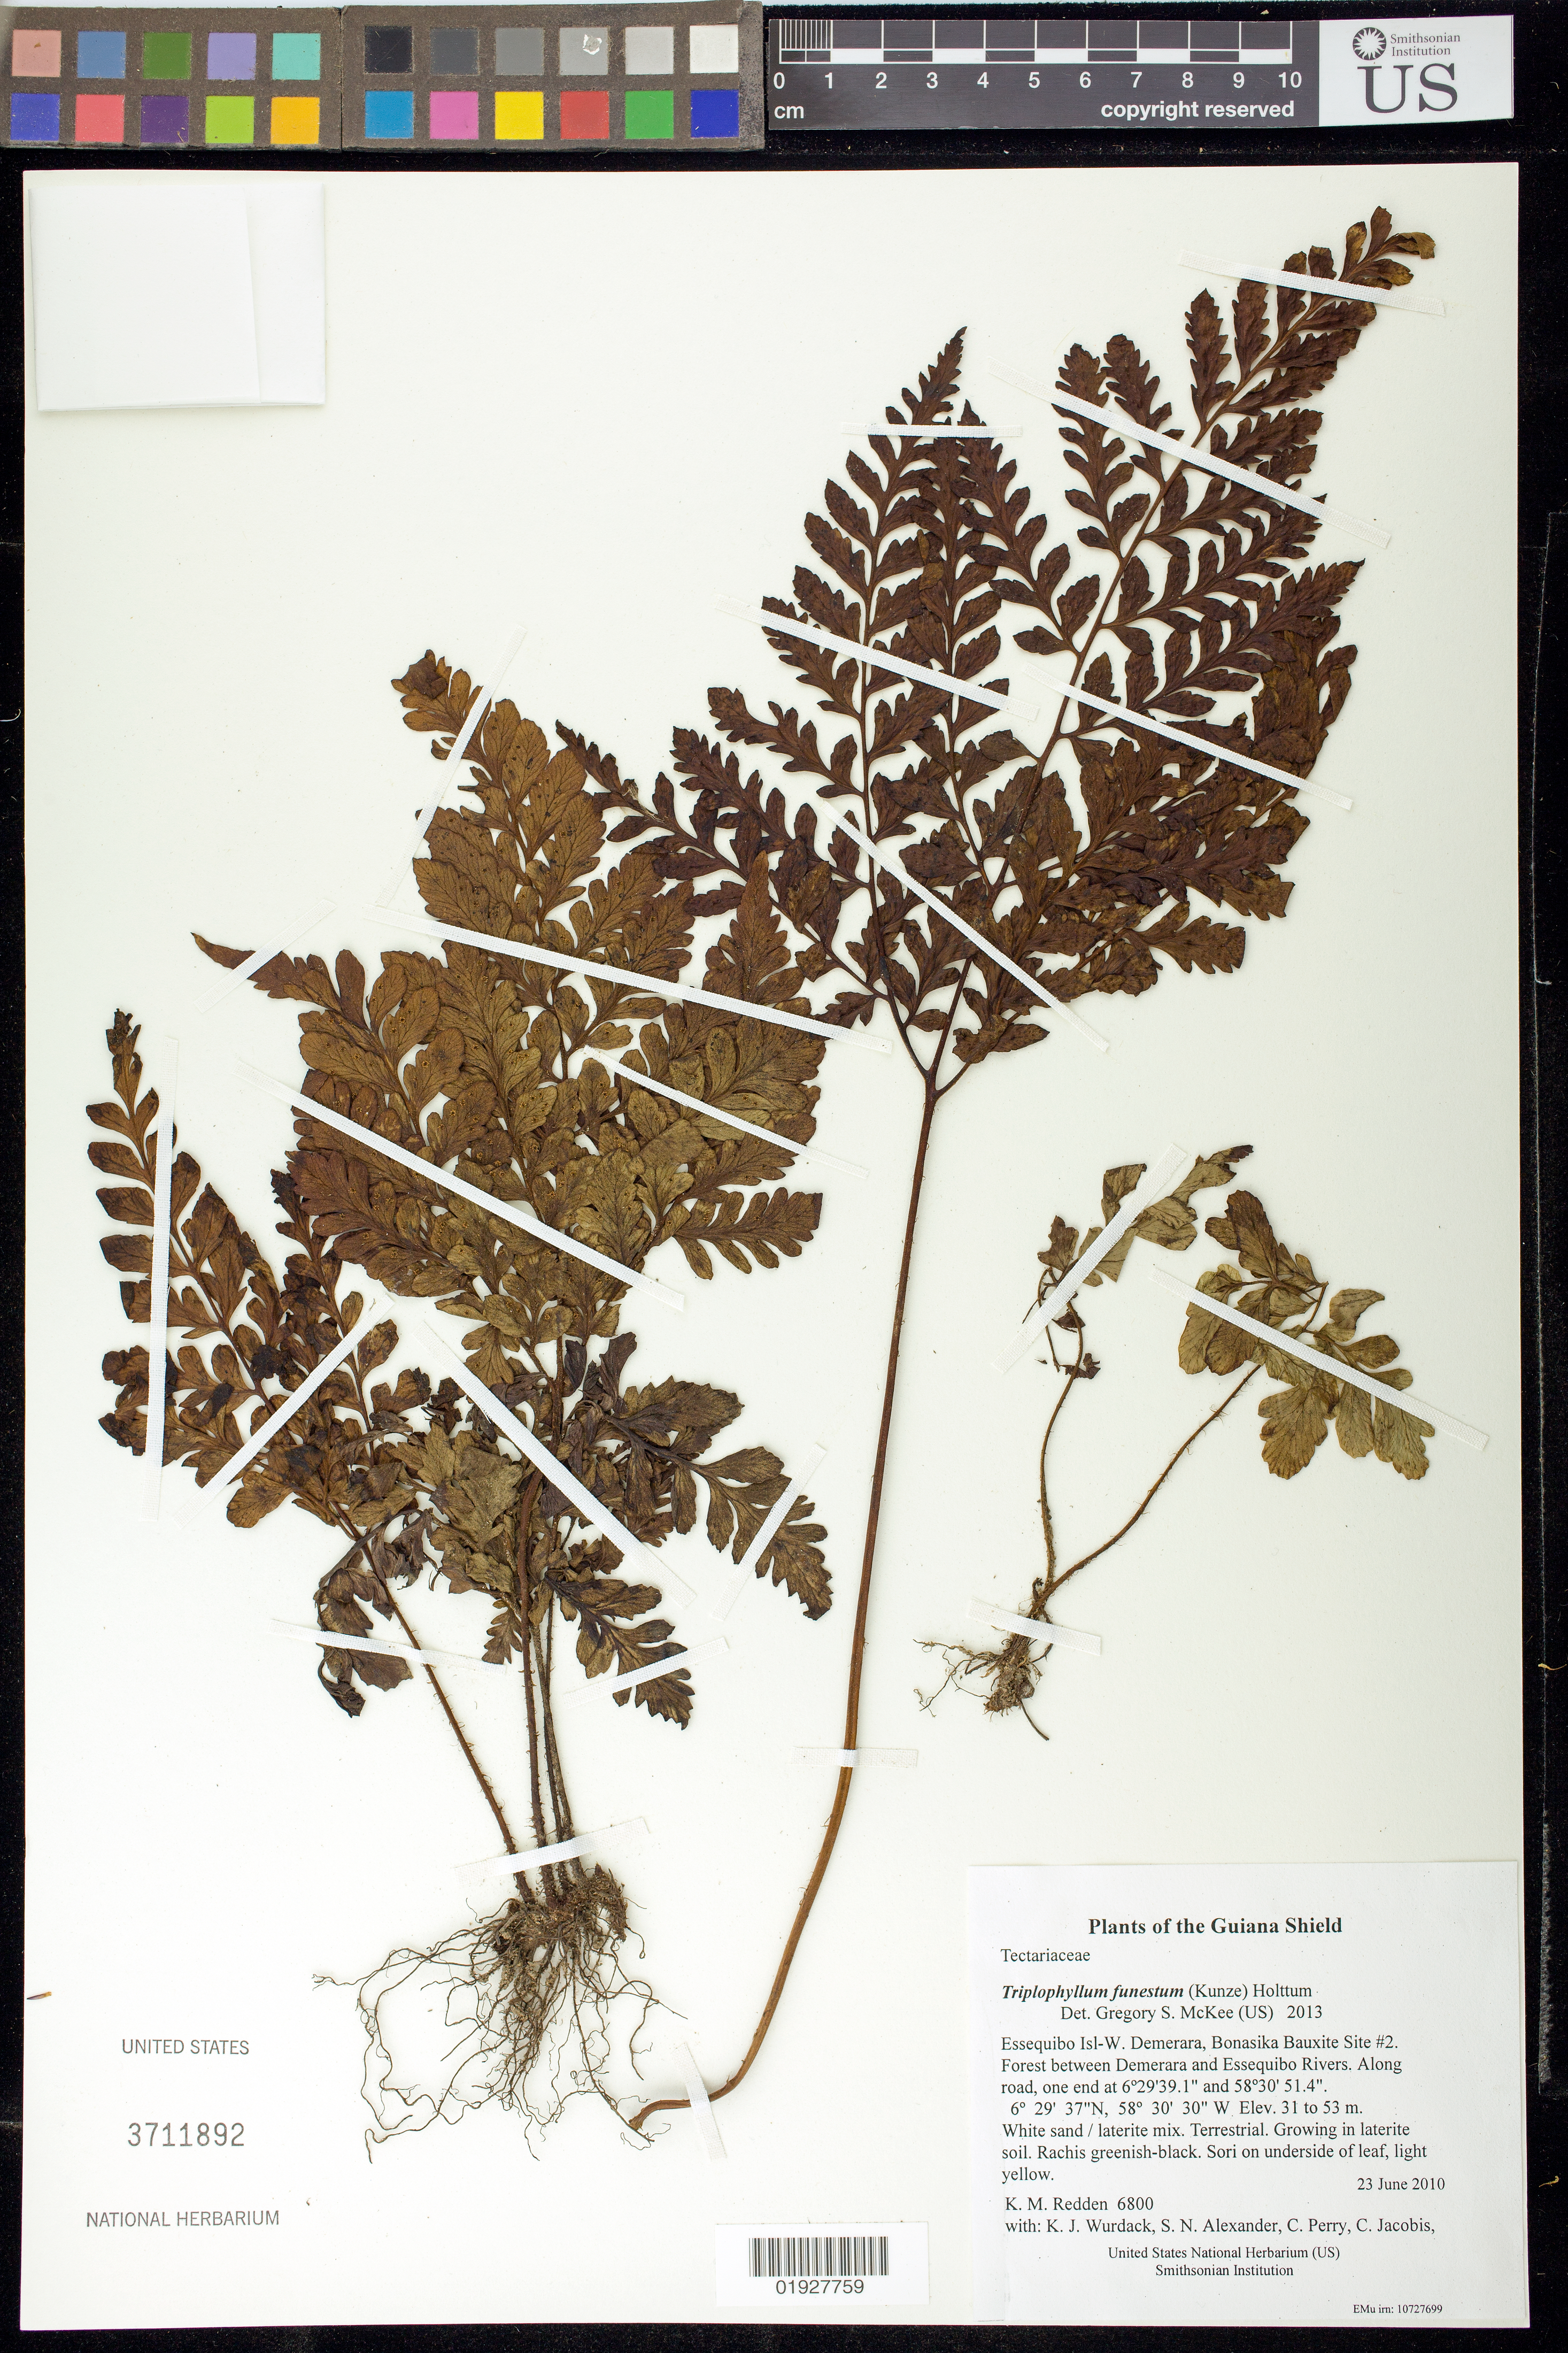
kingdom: Plantae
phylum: Tracheophyta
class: Polypodiopsida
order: Polypodiales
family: Tectariaceae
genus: Triplophyllum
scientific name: Triplophyllum funestum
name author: (Kunze) Holttum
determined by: McKee, G. S., (US), NMNH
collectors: K. M. Redden, K. Wurdack, S. N. Alexander, C. Perry, C. Jacobis, D. Hunter, V. Roland & H. Hunter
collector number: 6800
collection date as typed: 23 June 2010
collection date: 2010-06-23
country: Guyana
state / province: Essequibo Isl-W. Demerara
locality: Bonasika Bauxite Site #2. Forest between Demerara and Essequibo Rivers. Along road, one end at 6º29'39.1" and 58º30' 51.4"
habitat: White sand / laterite mix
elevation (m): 31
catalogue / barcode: US 3711892